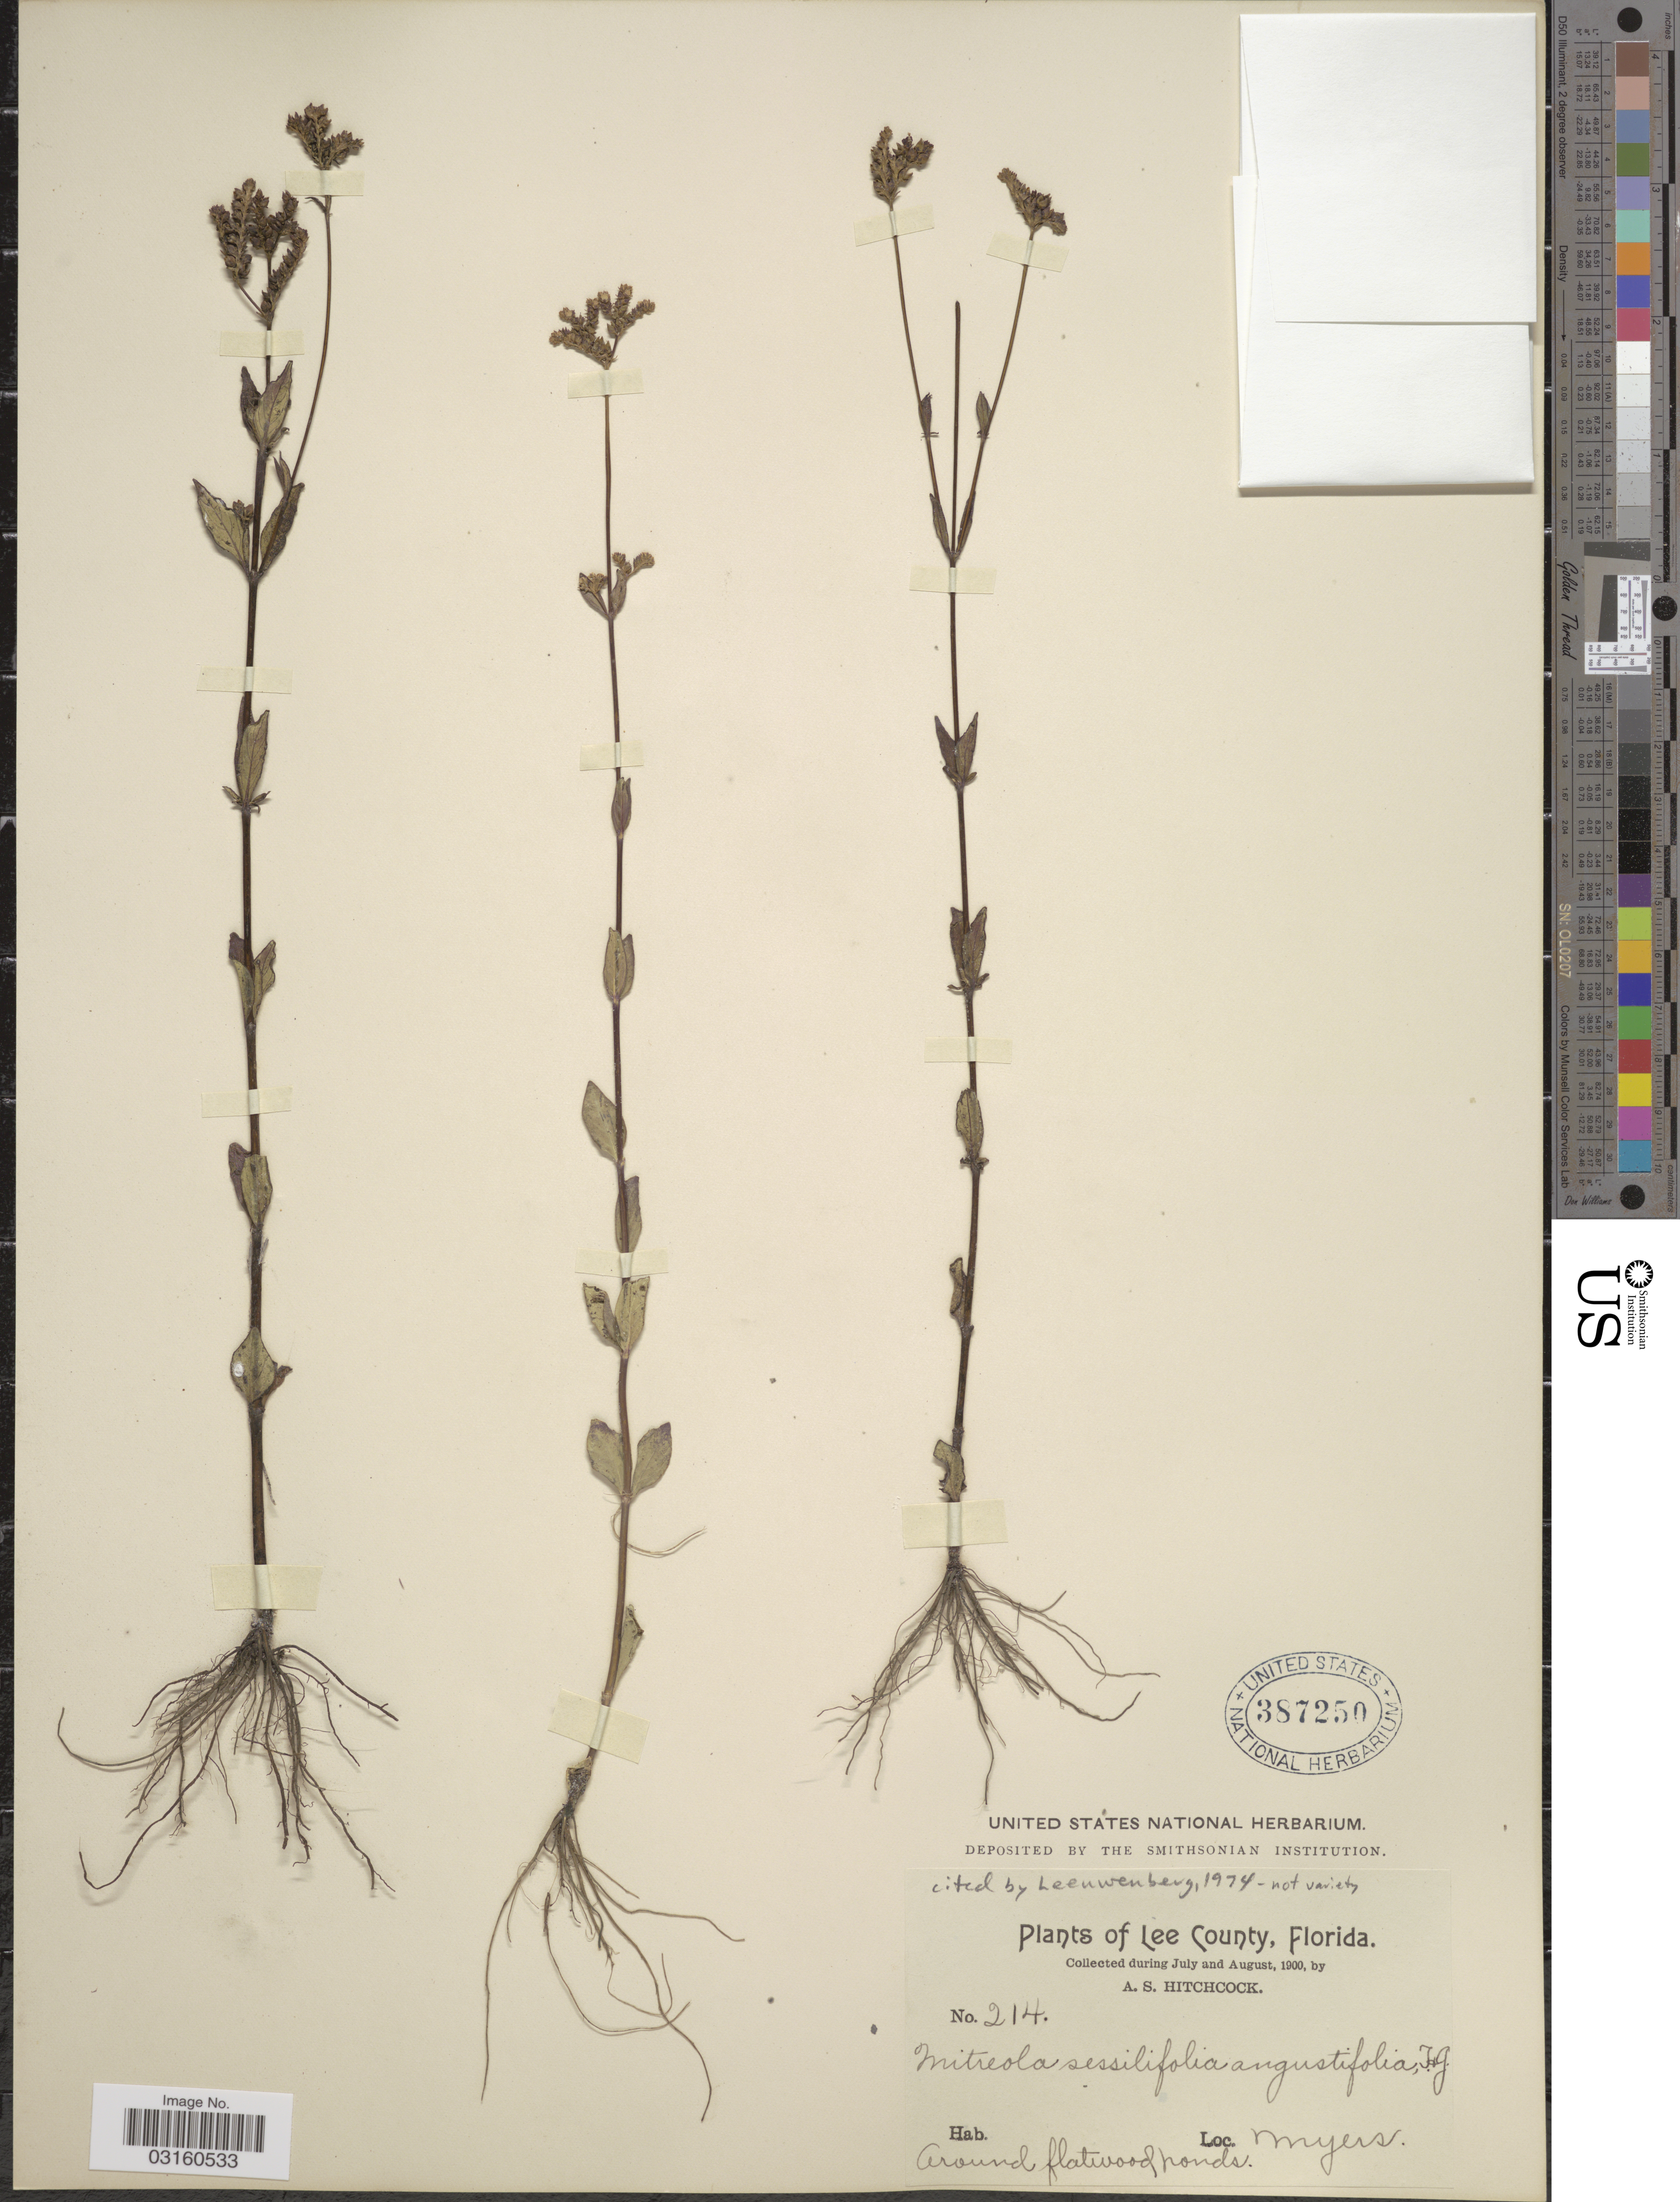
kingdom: Plantae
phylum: Tracheophyta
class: Magnoliopsida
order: Gentianales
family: Loganiaceae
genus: Mitreola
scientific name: Mitreola sessilifolia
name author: (J.F. Gmel.) G. Don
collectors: A. S. Hitchcock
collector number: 214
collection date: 1900-07/1900-08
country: United States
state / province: Florida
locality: Lee County. Myers. Around flatwood ponds.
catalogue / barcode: US 387250